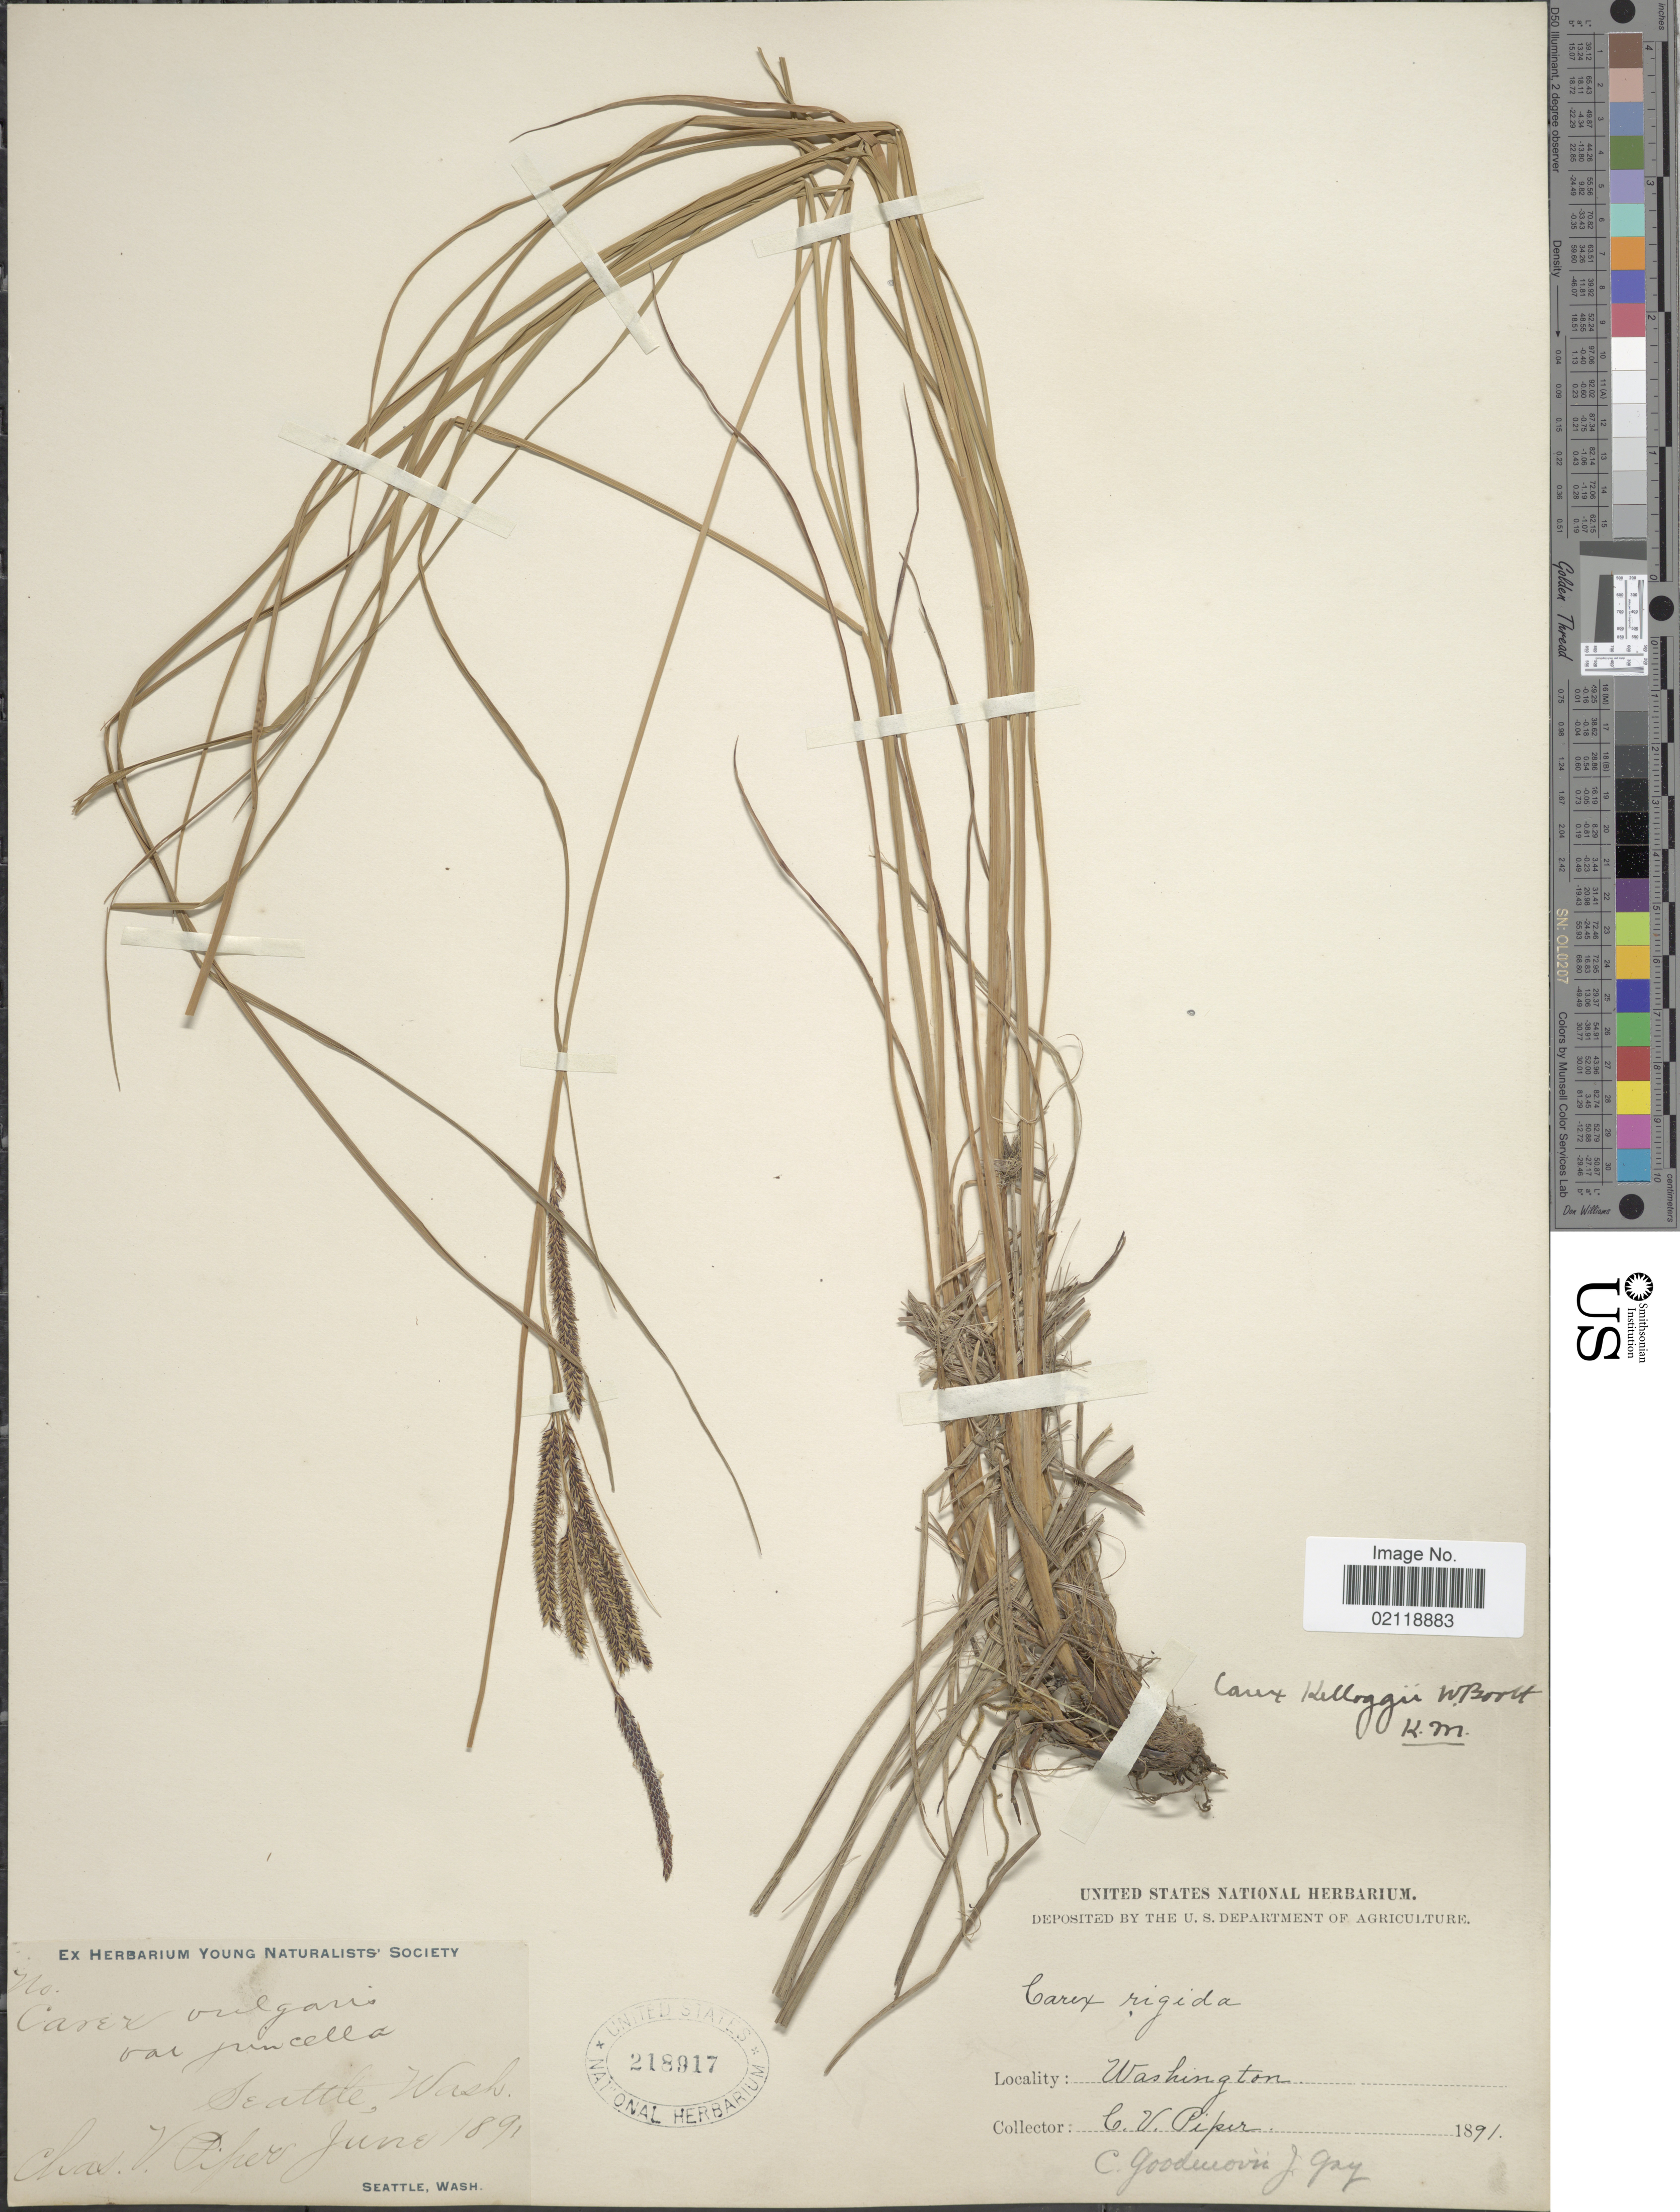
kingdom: Plantae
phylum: Tracheophyta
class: Liliopsida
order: Poales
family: Cyperaceae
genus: Carex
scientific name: Carex kelloggii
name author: W. Boott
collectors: C. V. Piper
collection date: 1891-06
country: United States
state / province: Washington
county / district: King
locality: Seattle.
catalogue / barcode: US 218917